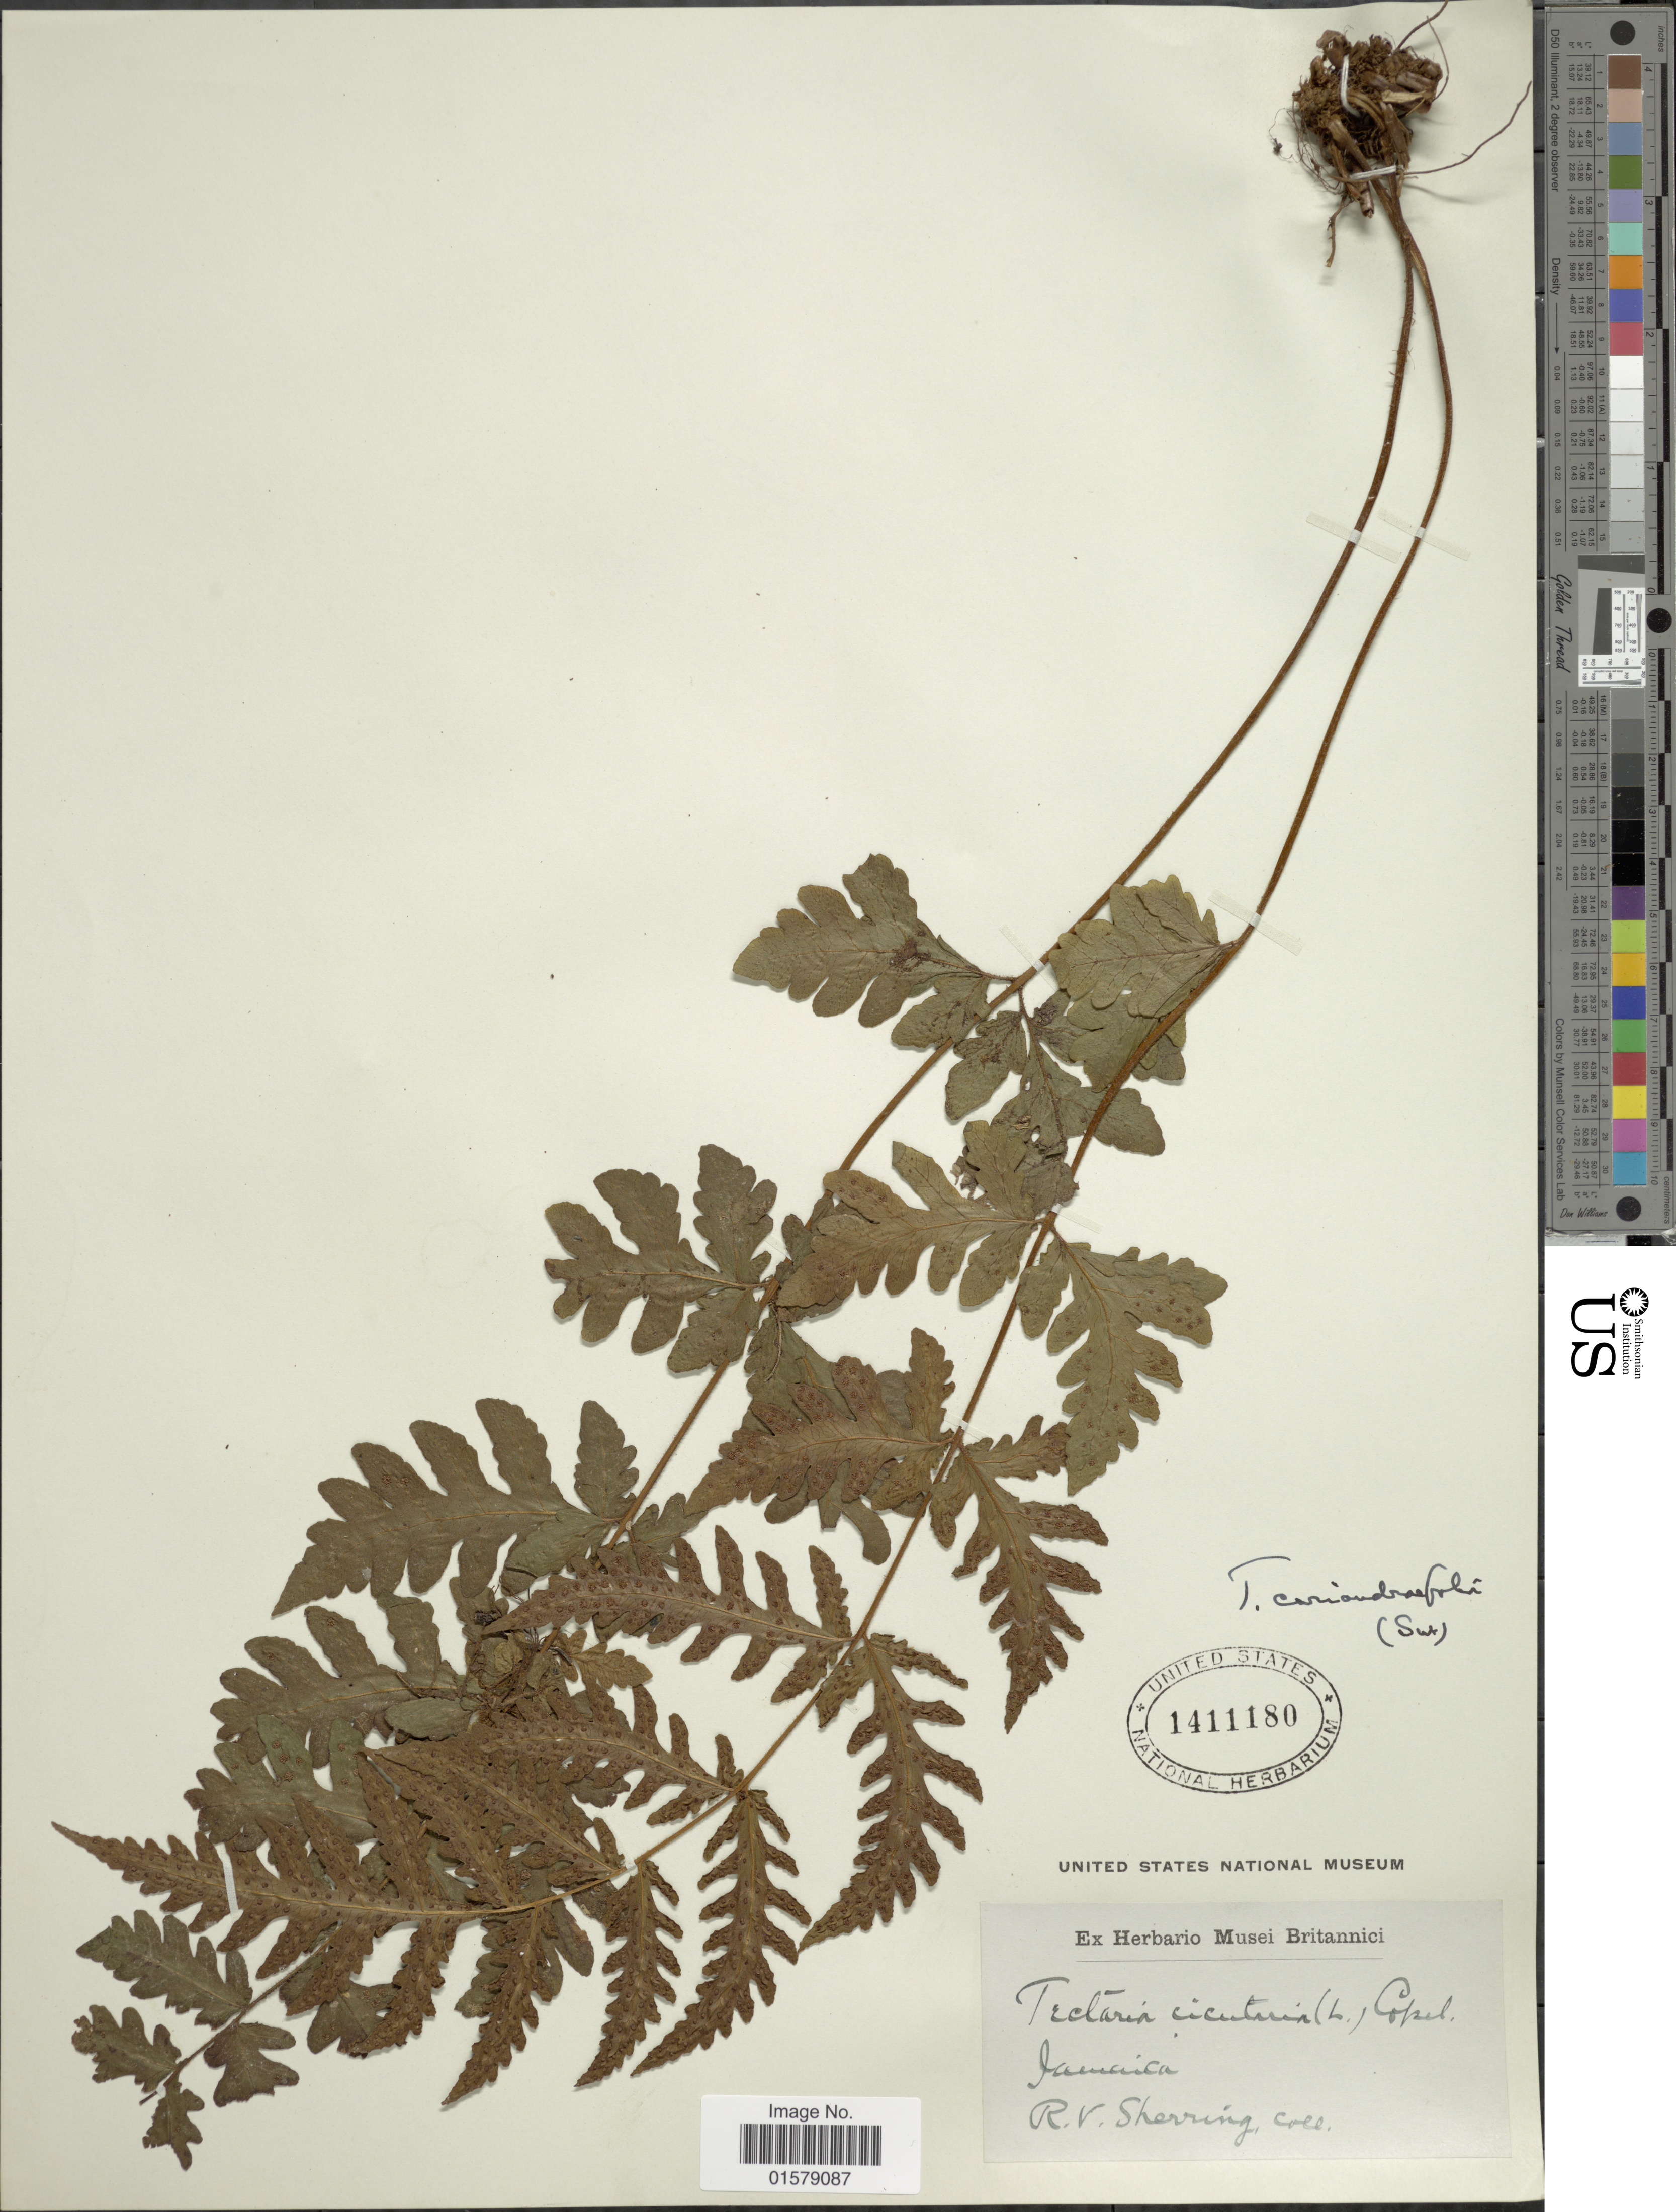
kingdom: Plantae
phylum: Tracheophyta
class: Polypodiopsida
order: Polypodiales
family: Tectariaceae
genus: Tectaria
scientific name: Tectaria coriandrifolia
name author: Underw.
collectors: R. Sherring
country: Jamaica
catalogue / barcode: US 1411180